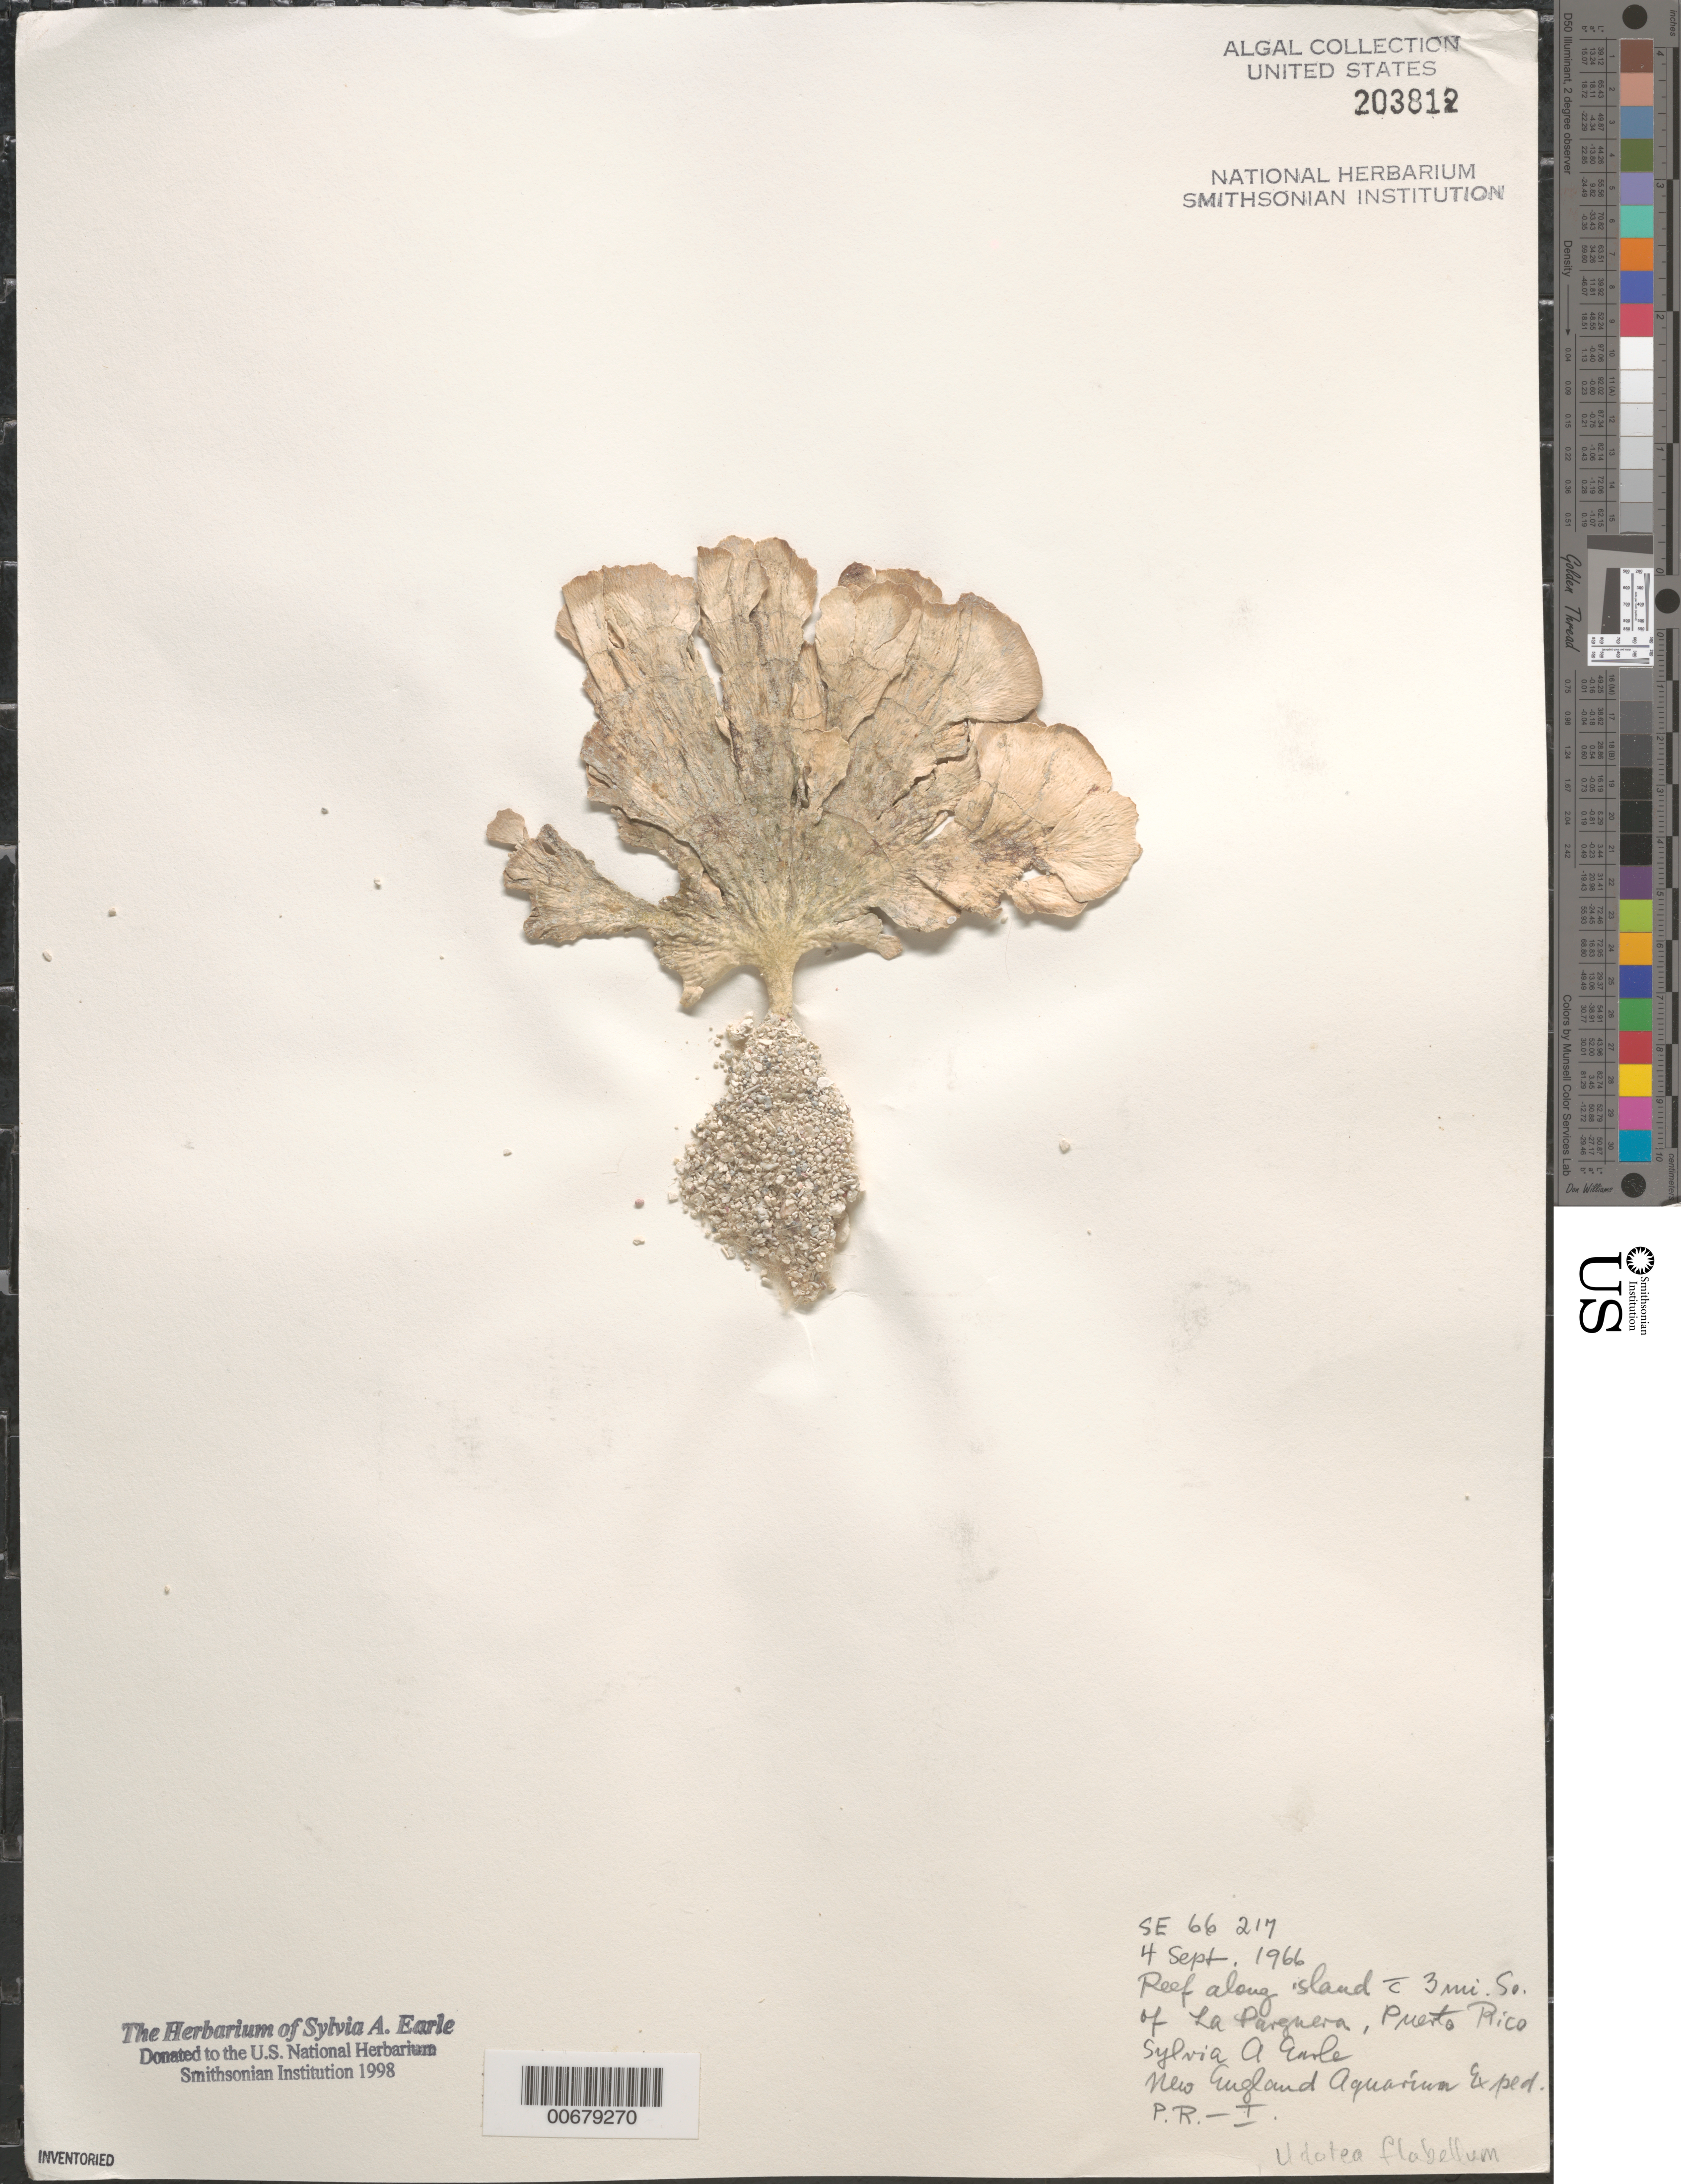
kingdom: Plantae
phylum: Chlorophyta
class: Ulvophyceae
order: Bryopsidales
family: Udoteaceae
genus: Udotea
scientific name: Udotea flabellum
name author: (J. Ellis & Sol.) M. Howe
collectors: S. A. Earle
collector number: SE 66217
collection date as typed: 04 Sep 1966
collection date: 1966-09-04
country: Puerto Rico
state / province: Lajas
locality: Small island ca. 3 miles south of La Parguera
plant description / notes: New England Aquarium Expedition to Puerto Rico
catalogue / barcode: US 203812